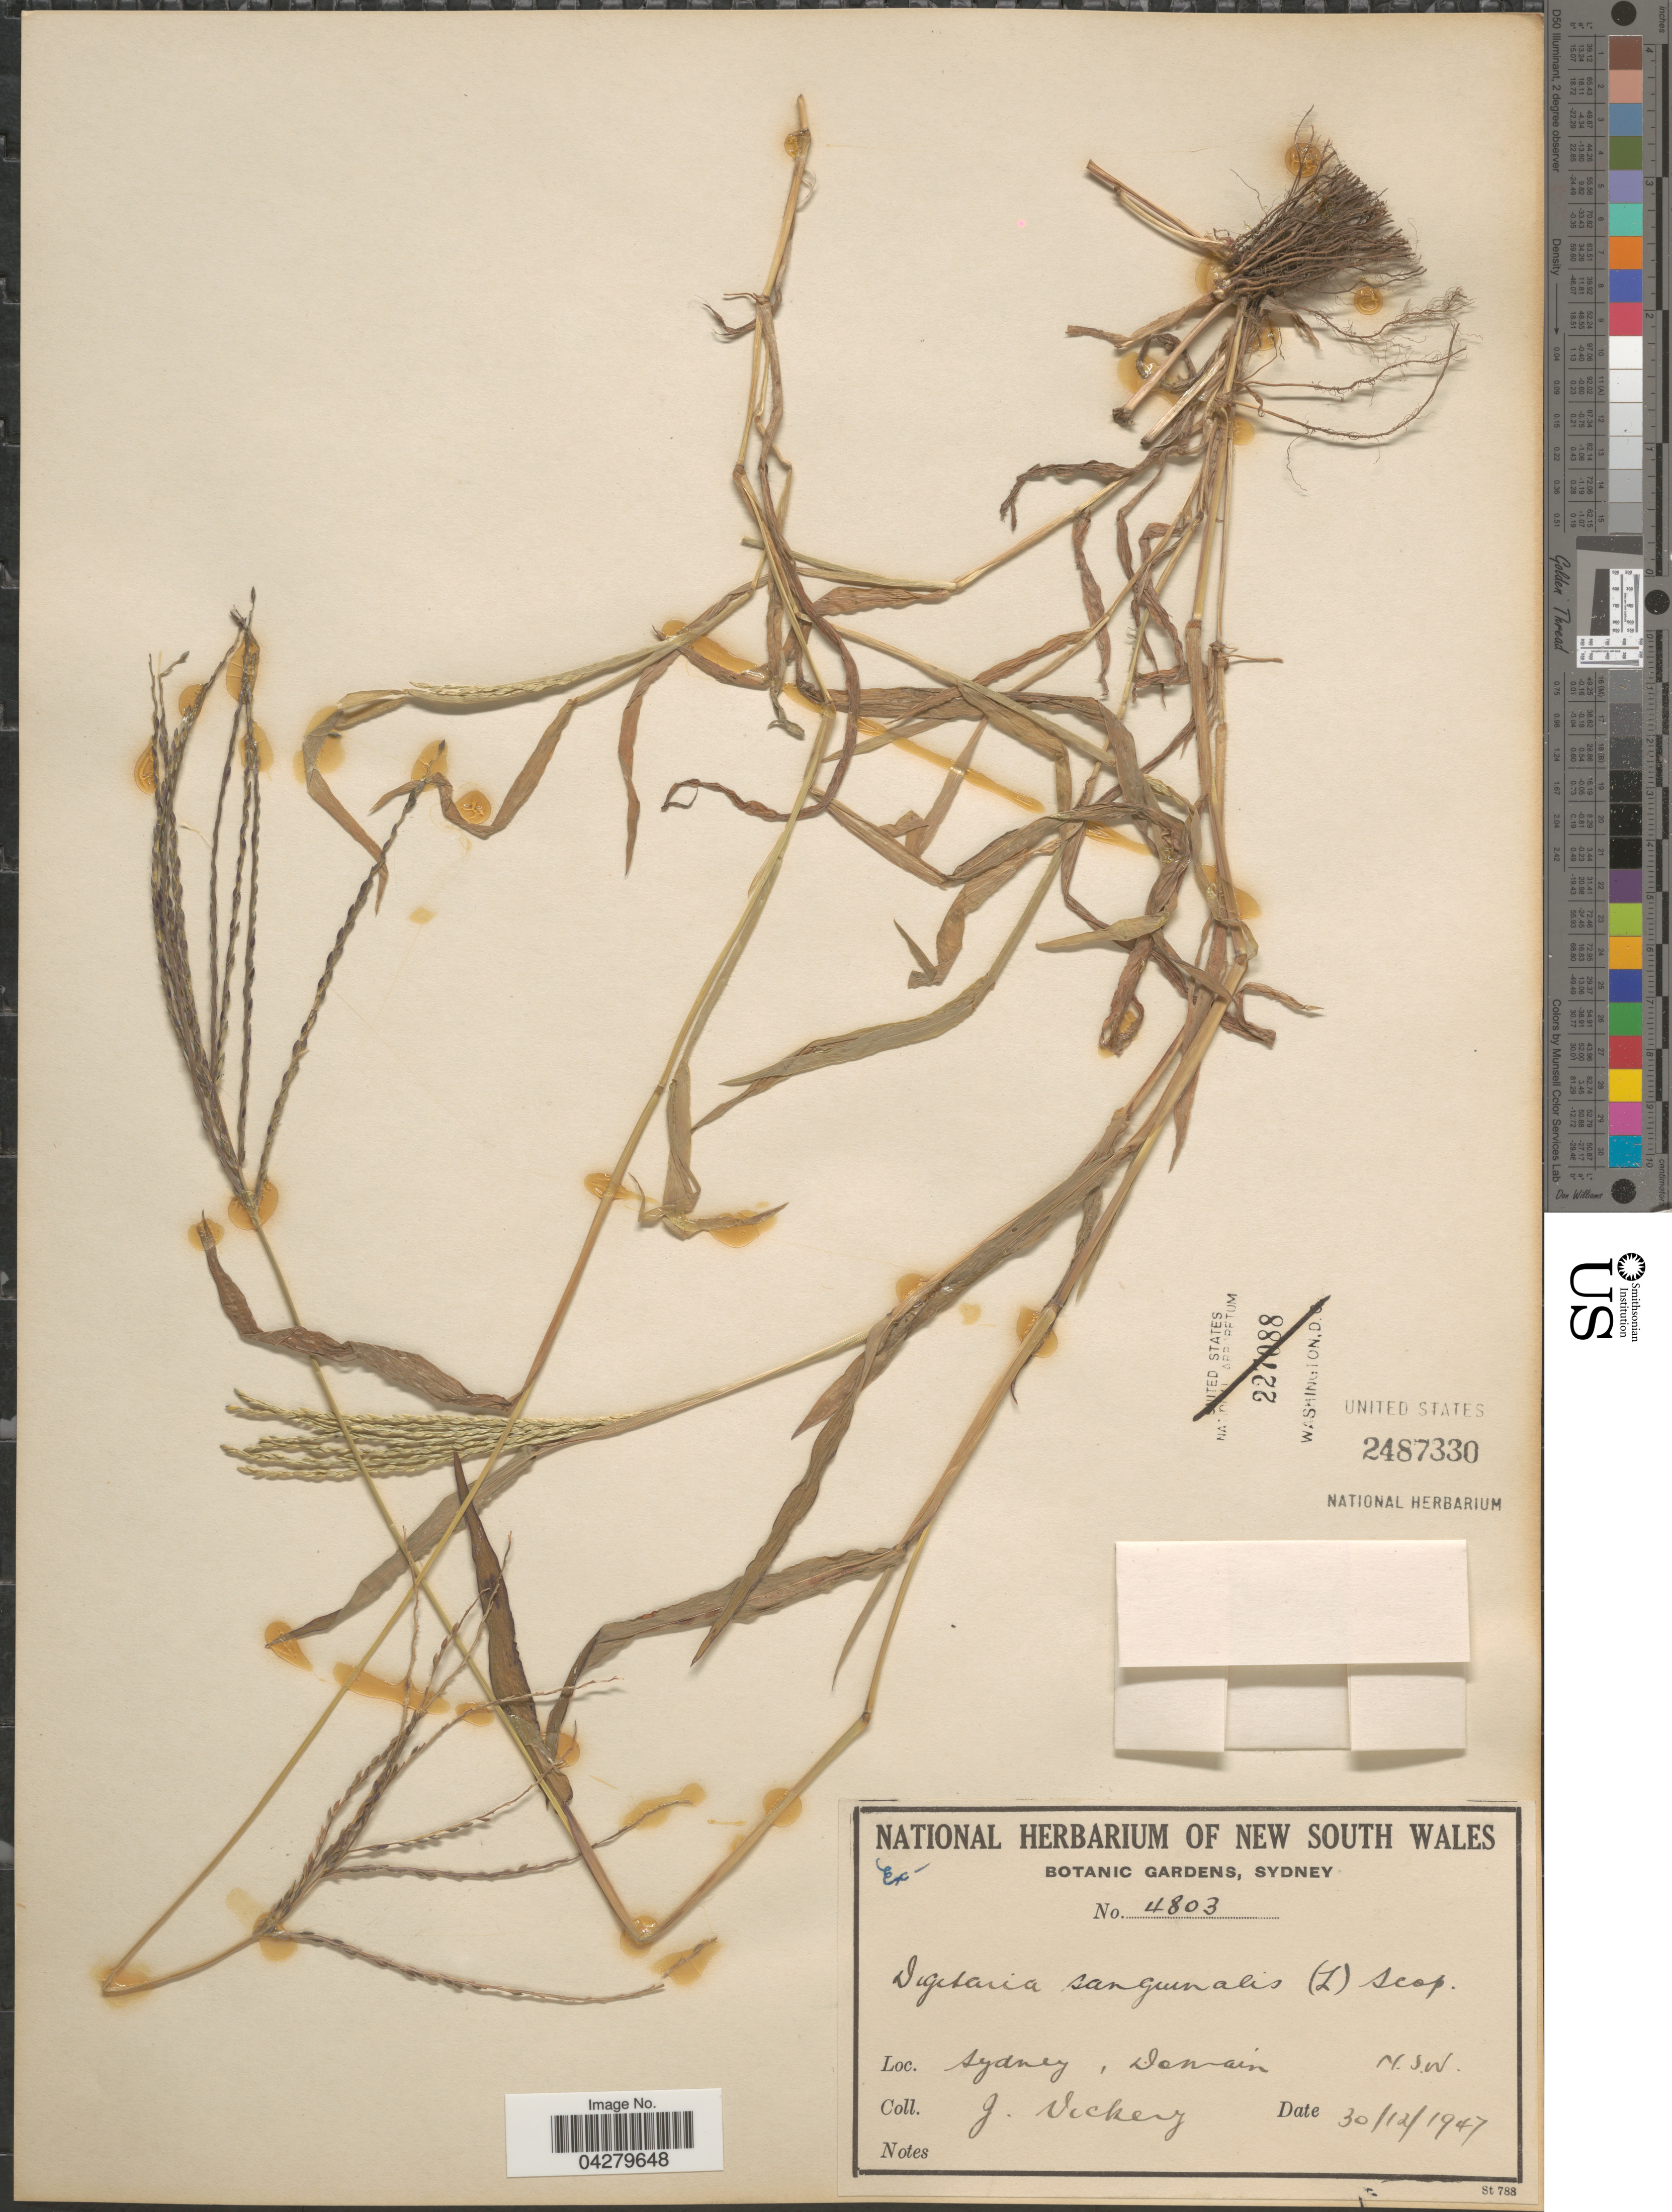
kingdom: Plantae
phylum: Tracheophyta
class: Liliopsida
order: Poales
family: Poaceae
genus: Digitaria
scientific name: Digitaria sanguinalis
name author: (L.) Scop.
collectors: J. Vickery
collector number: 4803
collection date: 1947-12-30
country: Australia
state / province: New South Wales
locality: Sydney , Denain.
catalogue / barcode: US 2487330